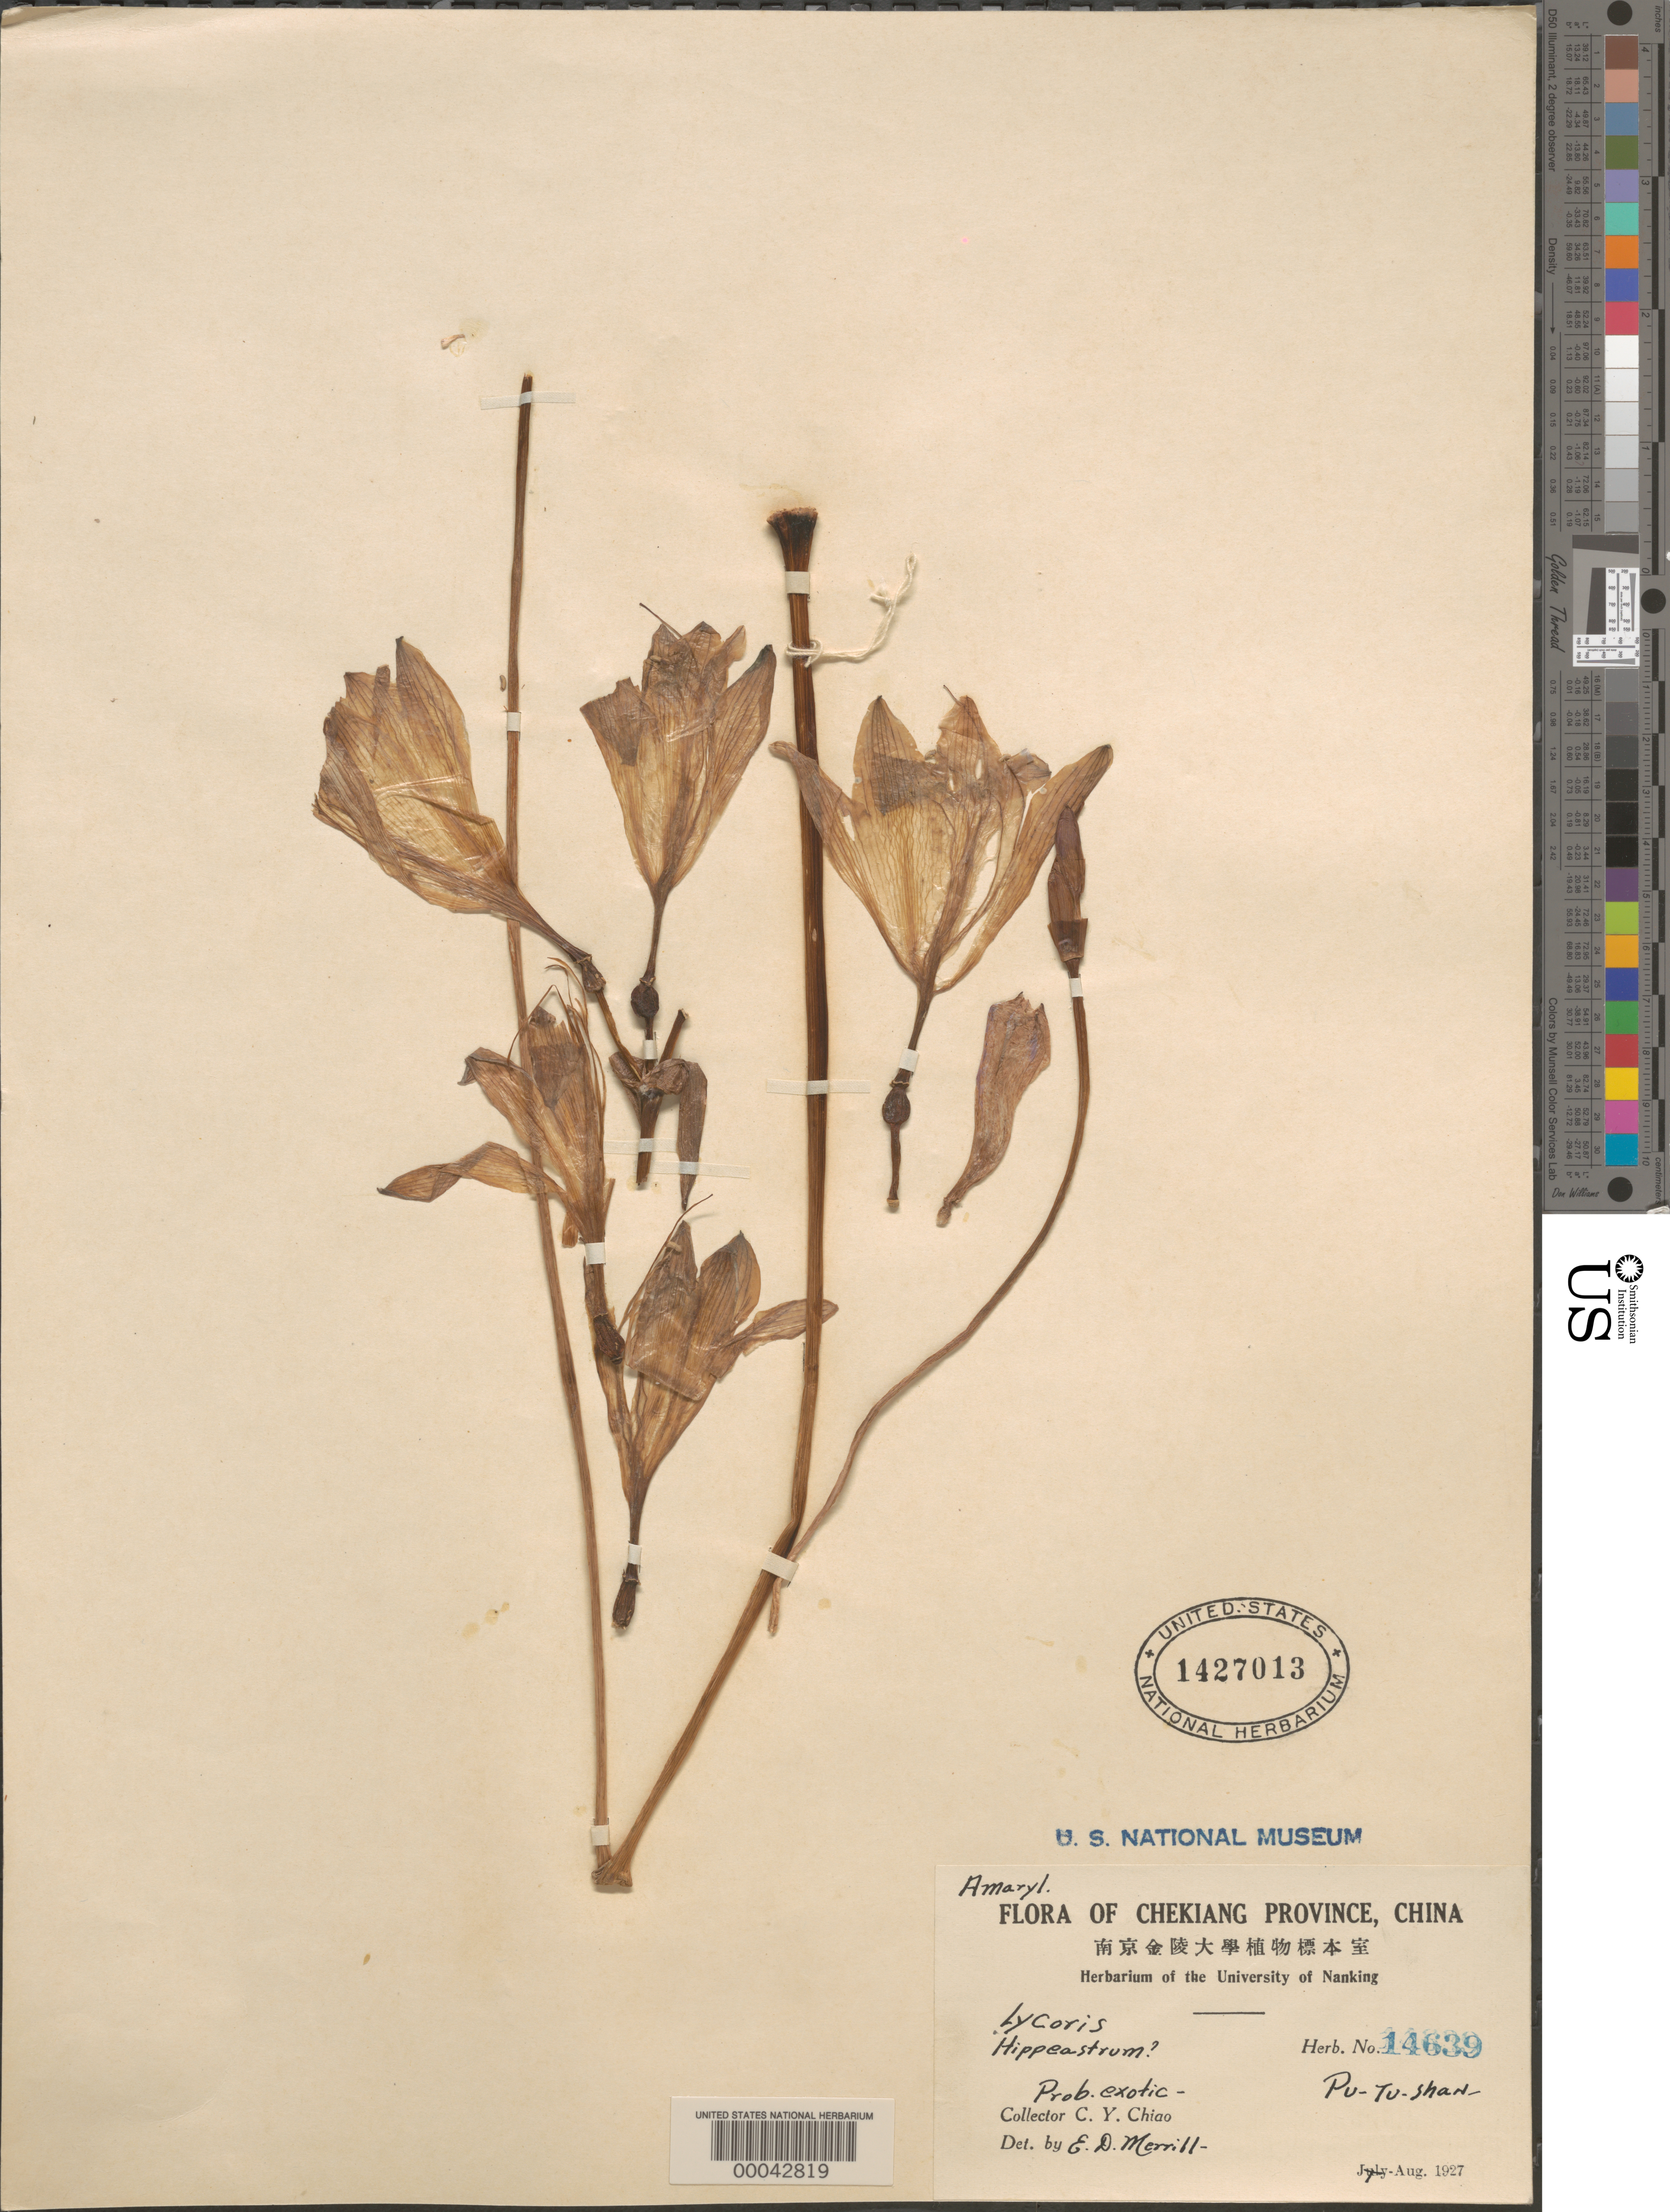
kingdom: Plantae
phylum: Tracheophyta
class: Liliopsida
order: Asparagales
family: Amaryllidaceae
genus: Lycoris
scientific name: Lycoris squamigera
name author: Maxim.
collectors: C. Y. Chiao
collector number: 14639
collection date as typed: Aug 1927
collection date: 1927-08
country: China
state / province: Zhejiang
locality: Pu-tu-shan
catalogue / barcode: US 1427013